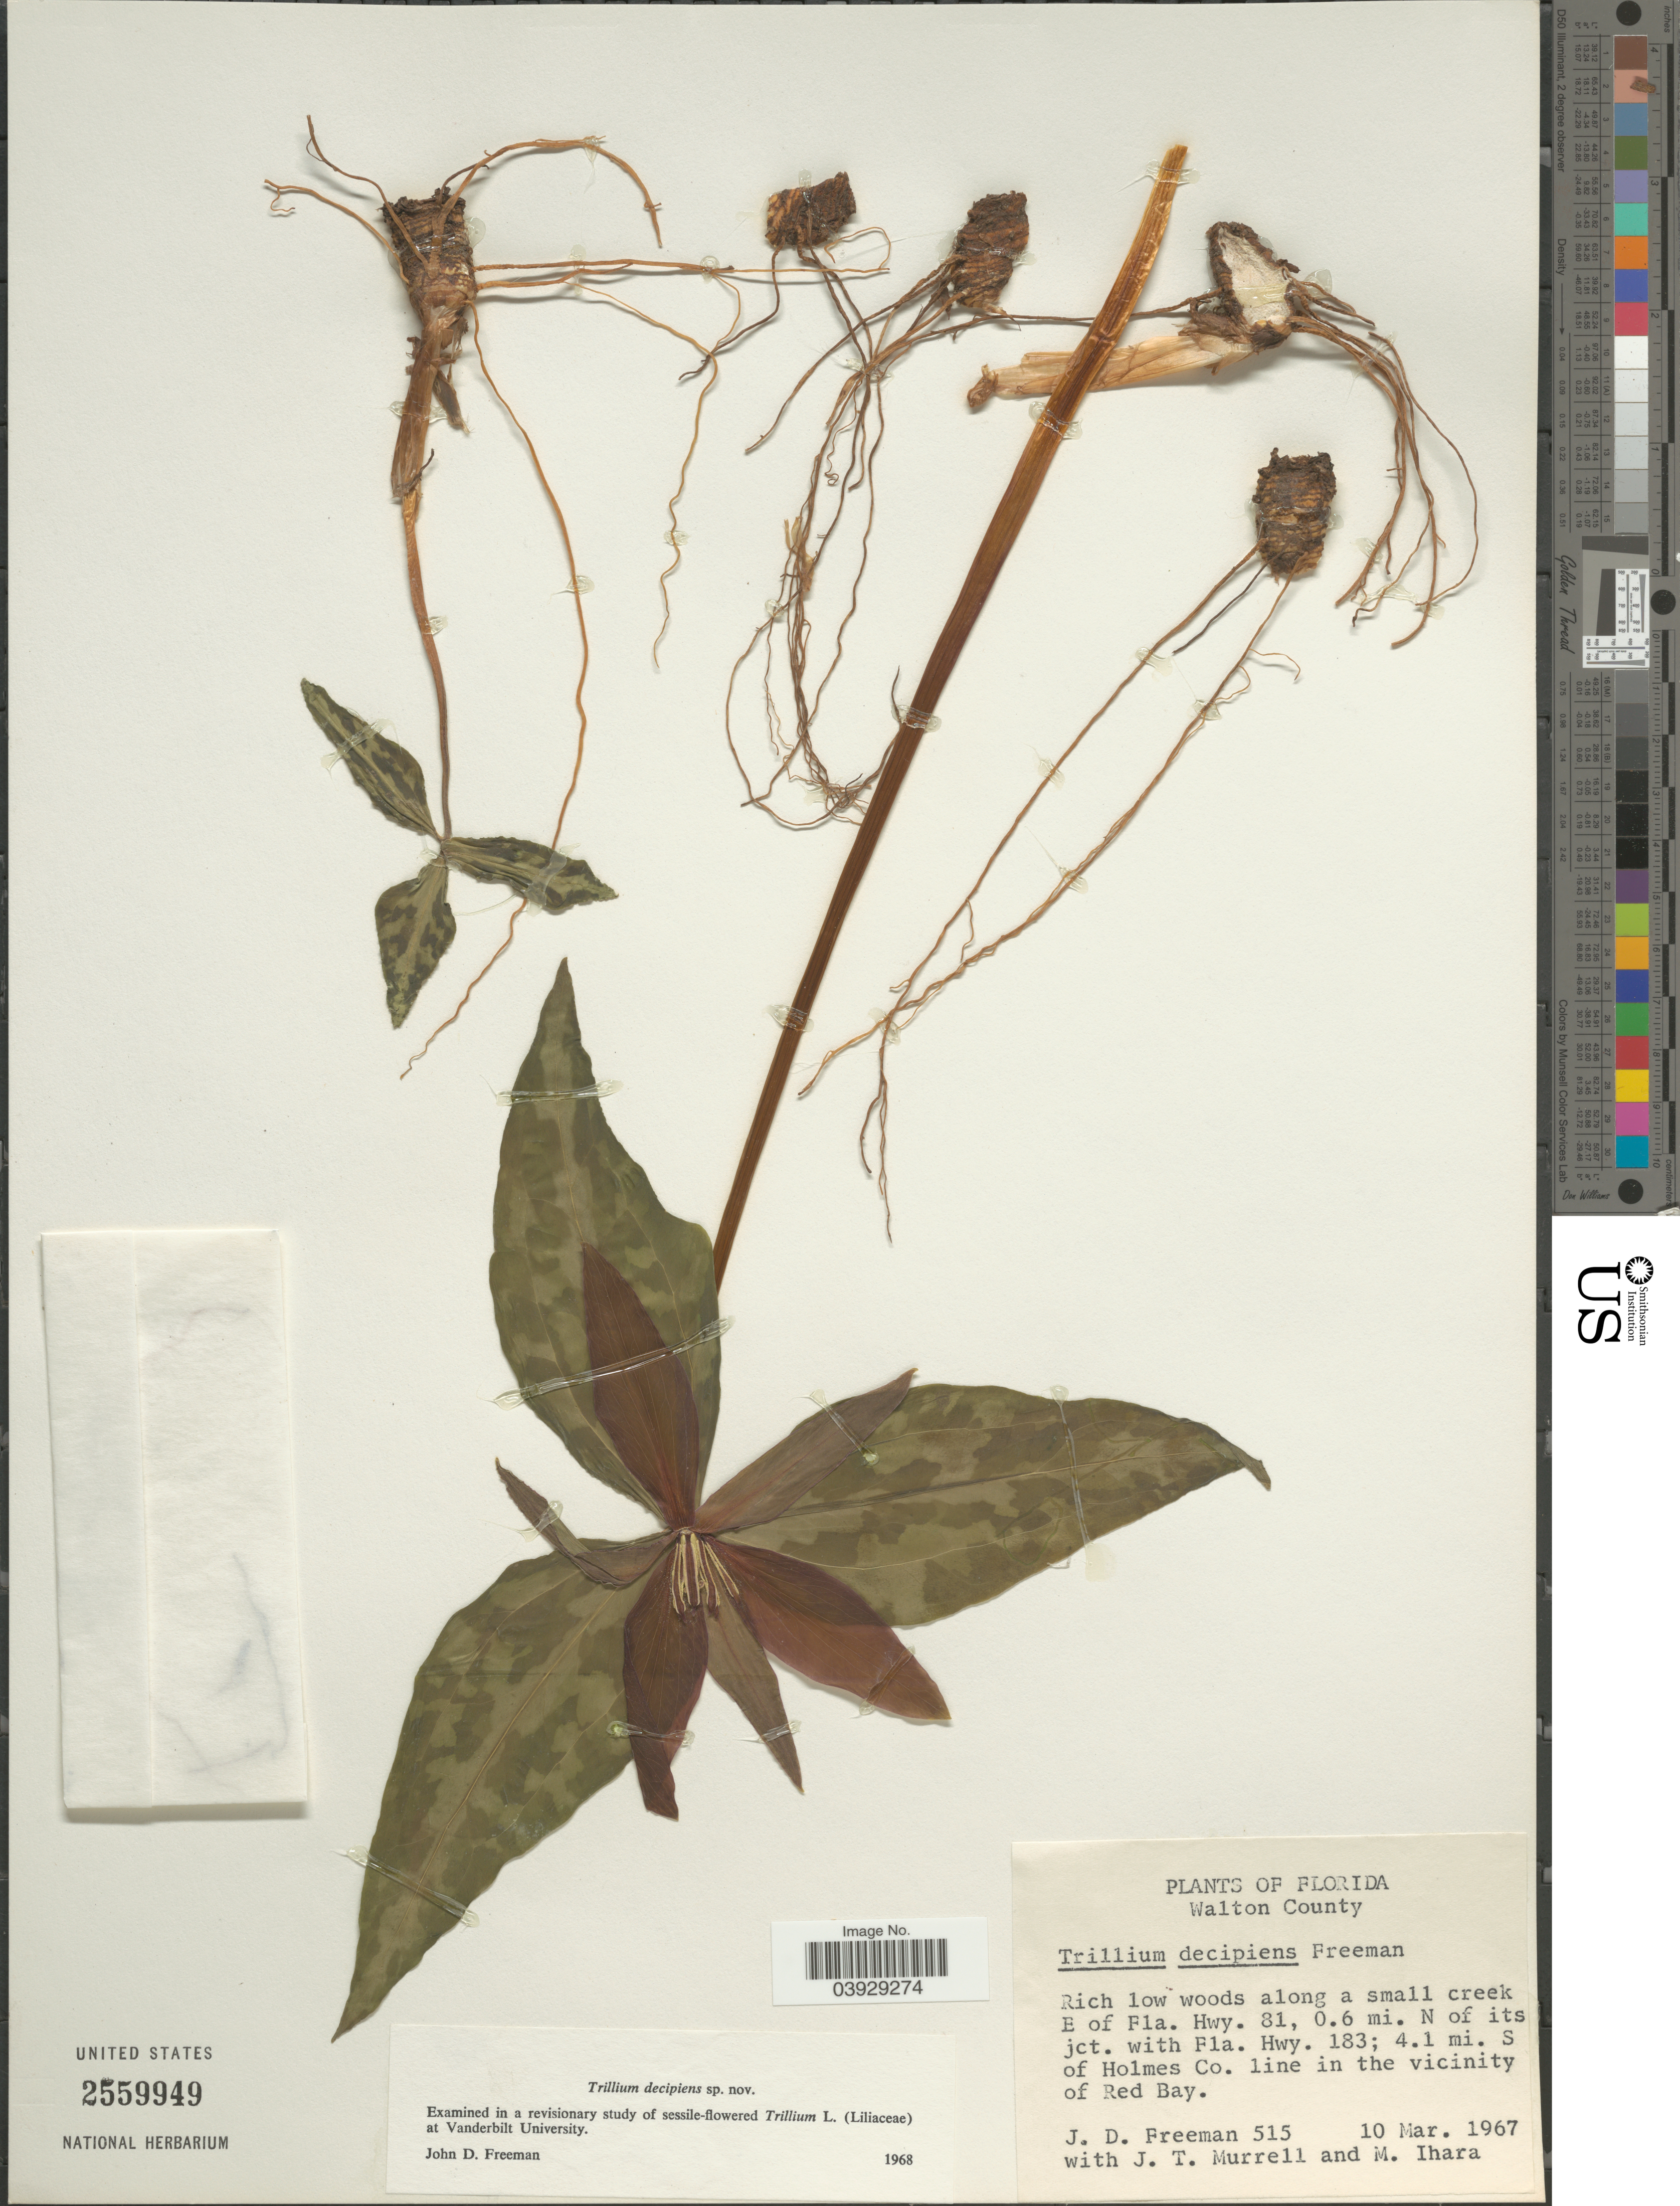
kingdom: Plantae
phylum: Tracheophyta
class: Liliopsida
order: Liliales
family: Melanthiaceae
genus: Trillium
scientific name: Trillium decipiens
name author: J. D. Freeman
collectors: J. Freeman, J. Murrell & M. Ihara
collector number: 515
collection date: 1967-03-10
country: United States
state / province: Florida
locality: Walton County. Rich low woods along a small creek E of Fla. Hwy. 81, 0.6 mi. N of its jct. with Fla. Hwy. 183; 4.1 mi. S of Holmes Co. line in the vicinity of Red Bay.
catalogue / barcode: US 2559949